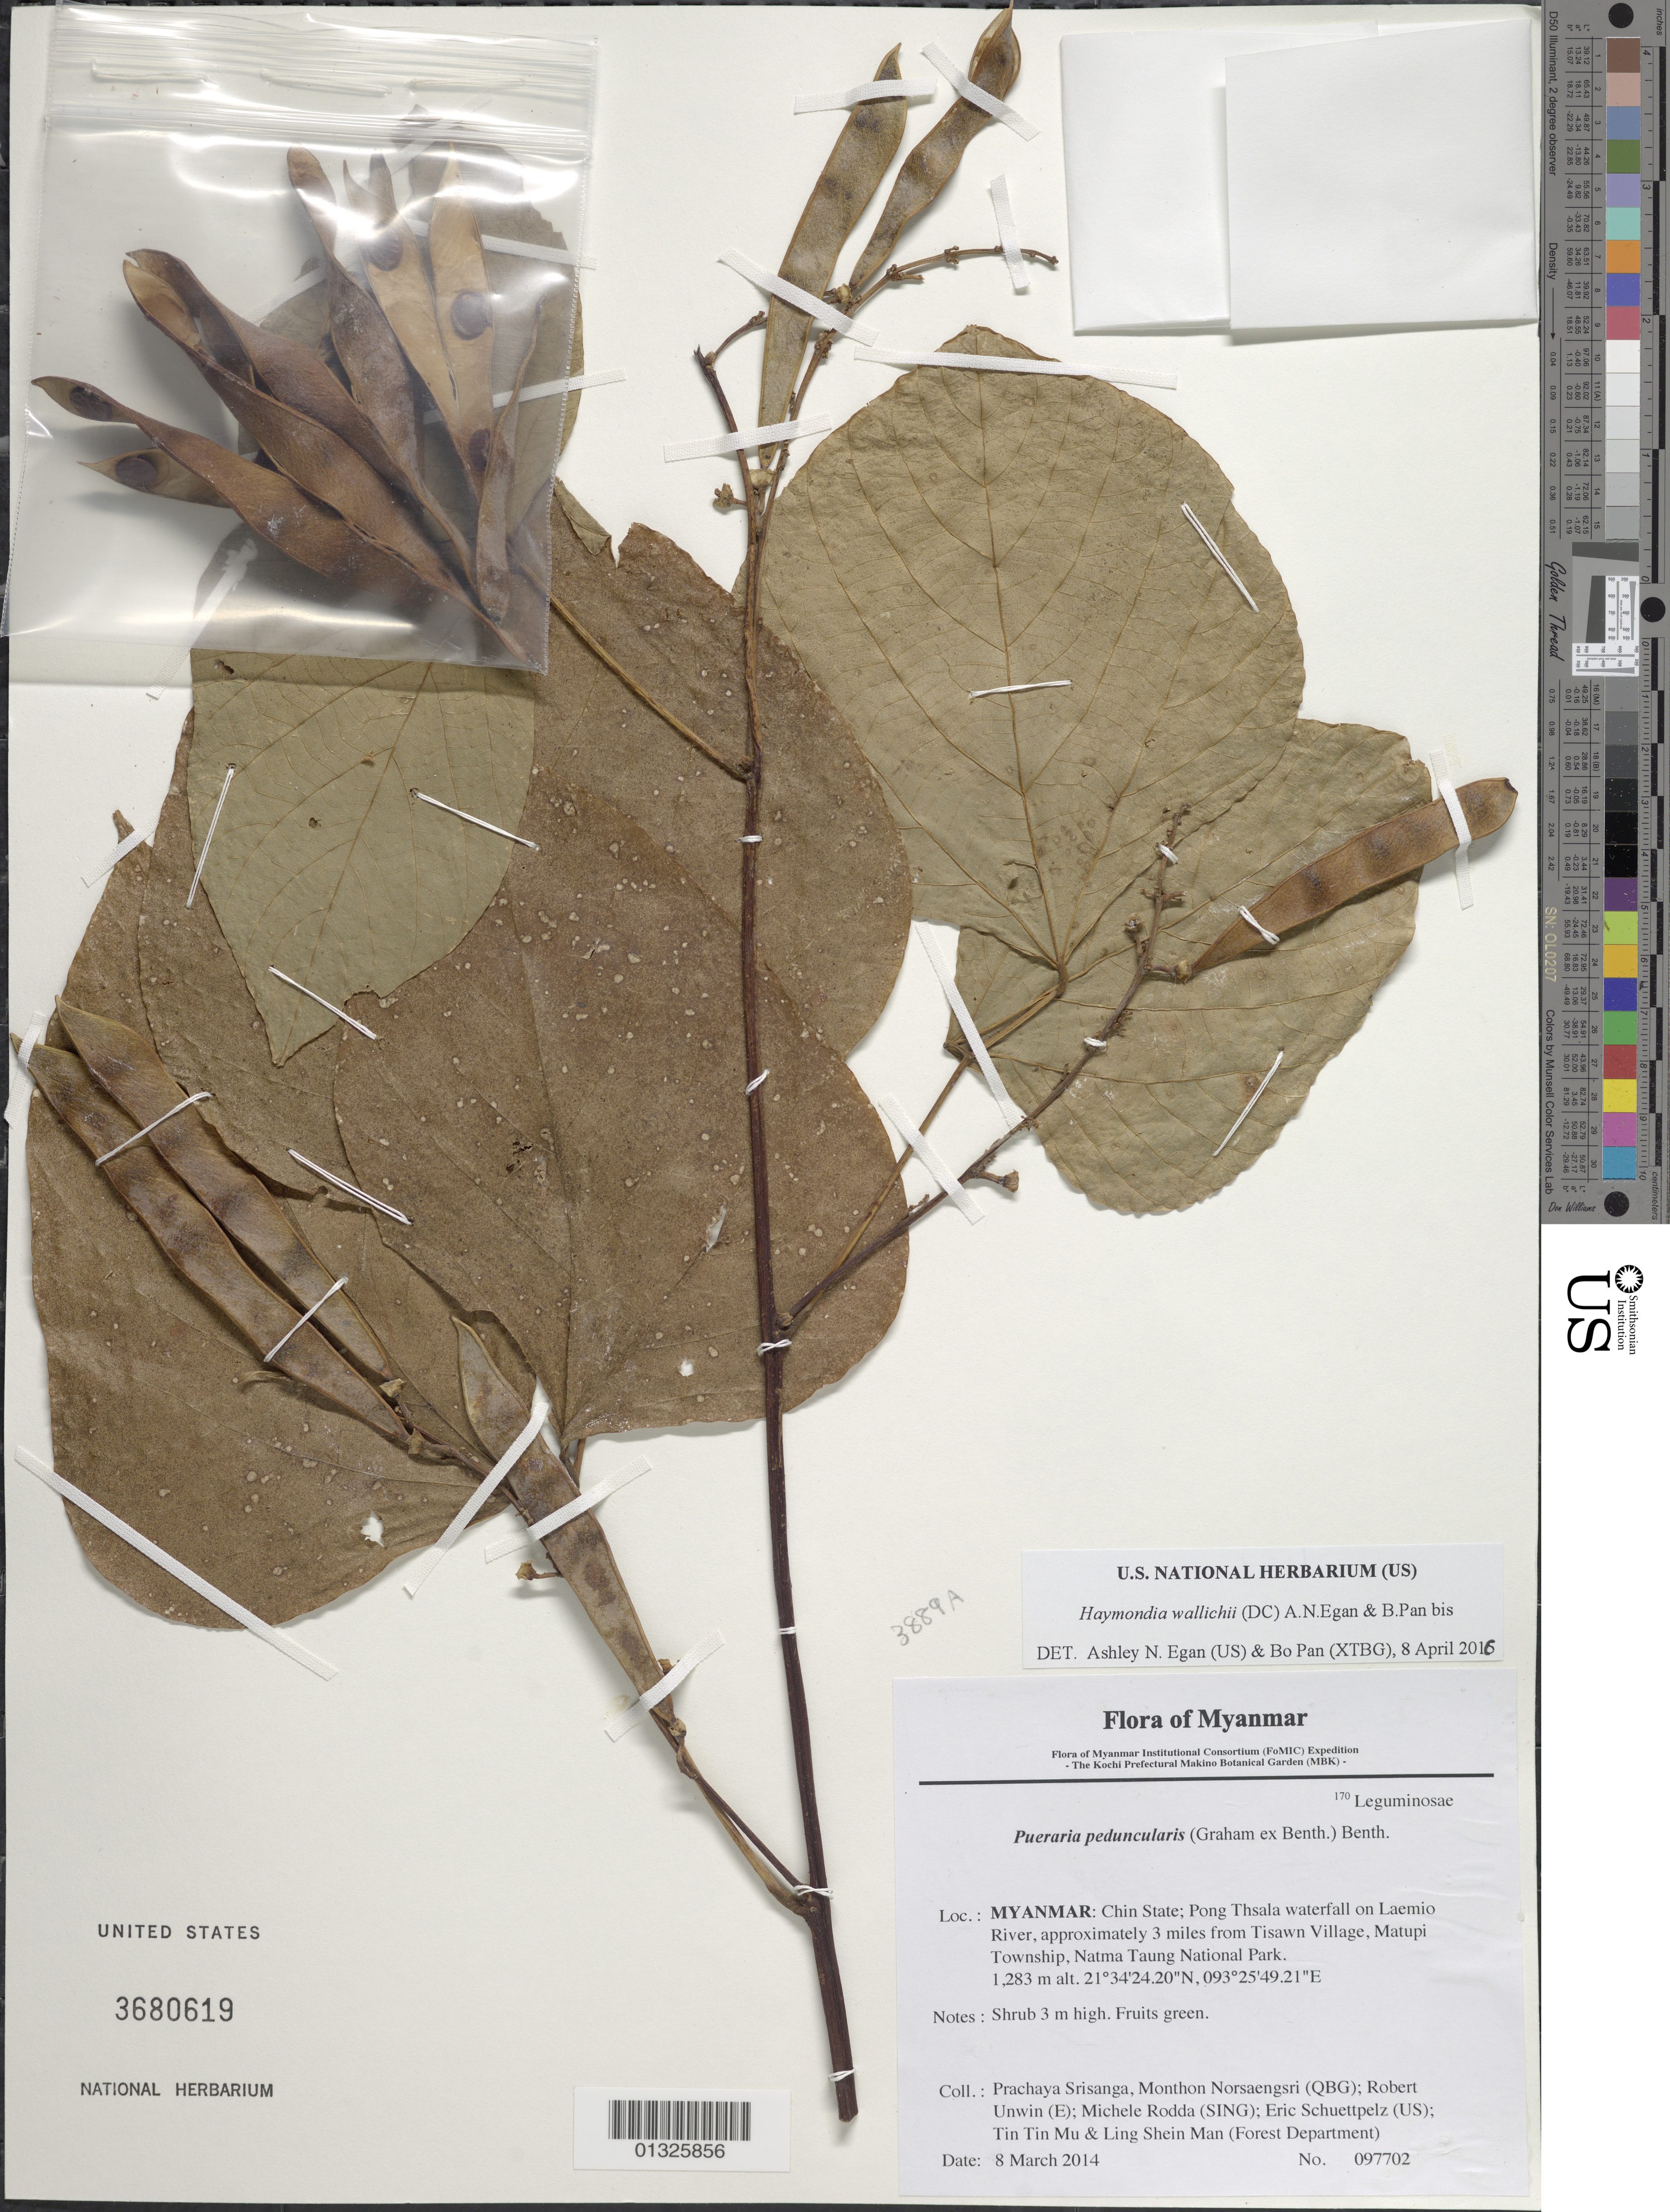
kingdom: Plantae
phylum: Tracheophyta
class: Magnoliopsida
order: Fabales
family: Fabaceae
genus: Haymondia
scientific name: Haymondia wallichii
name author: (DC.) A.N. Egan & B. Pan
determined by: Egan, Ashley N., (US), Smithsonian Institution - National Museum of Natural History (UNITED STATES)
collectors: P. Srisanga, M. Norsaengsri, R. Unwin, M. Rodda, E. Schuettpelz, Tin Tin Mu & Ling Shein Man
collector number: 97702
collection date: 2014-03-08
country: Myanmar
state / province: Chin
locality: Pong Thsala waterfall on Laemio River, approximately 3 miles from Tisawn Village, Matupi Township, Natma Taung National Park.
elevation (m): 1283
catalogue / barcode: US 3680619